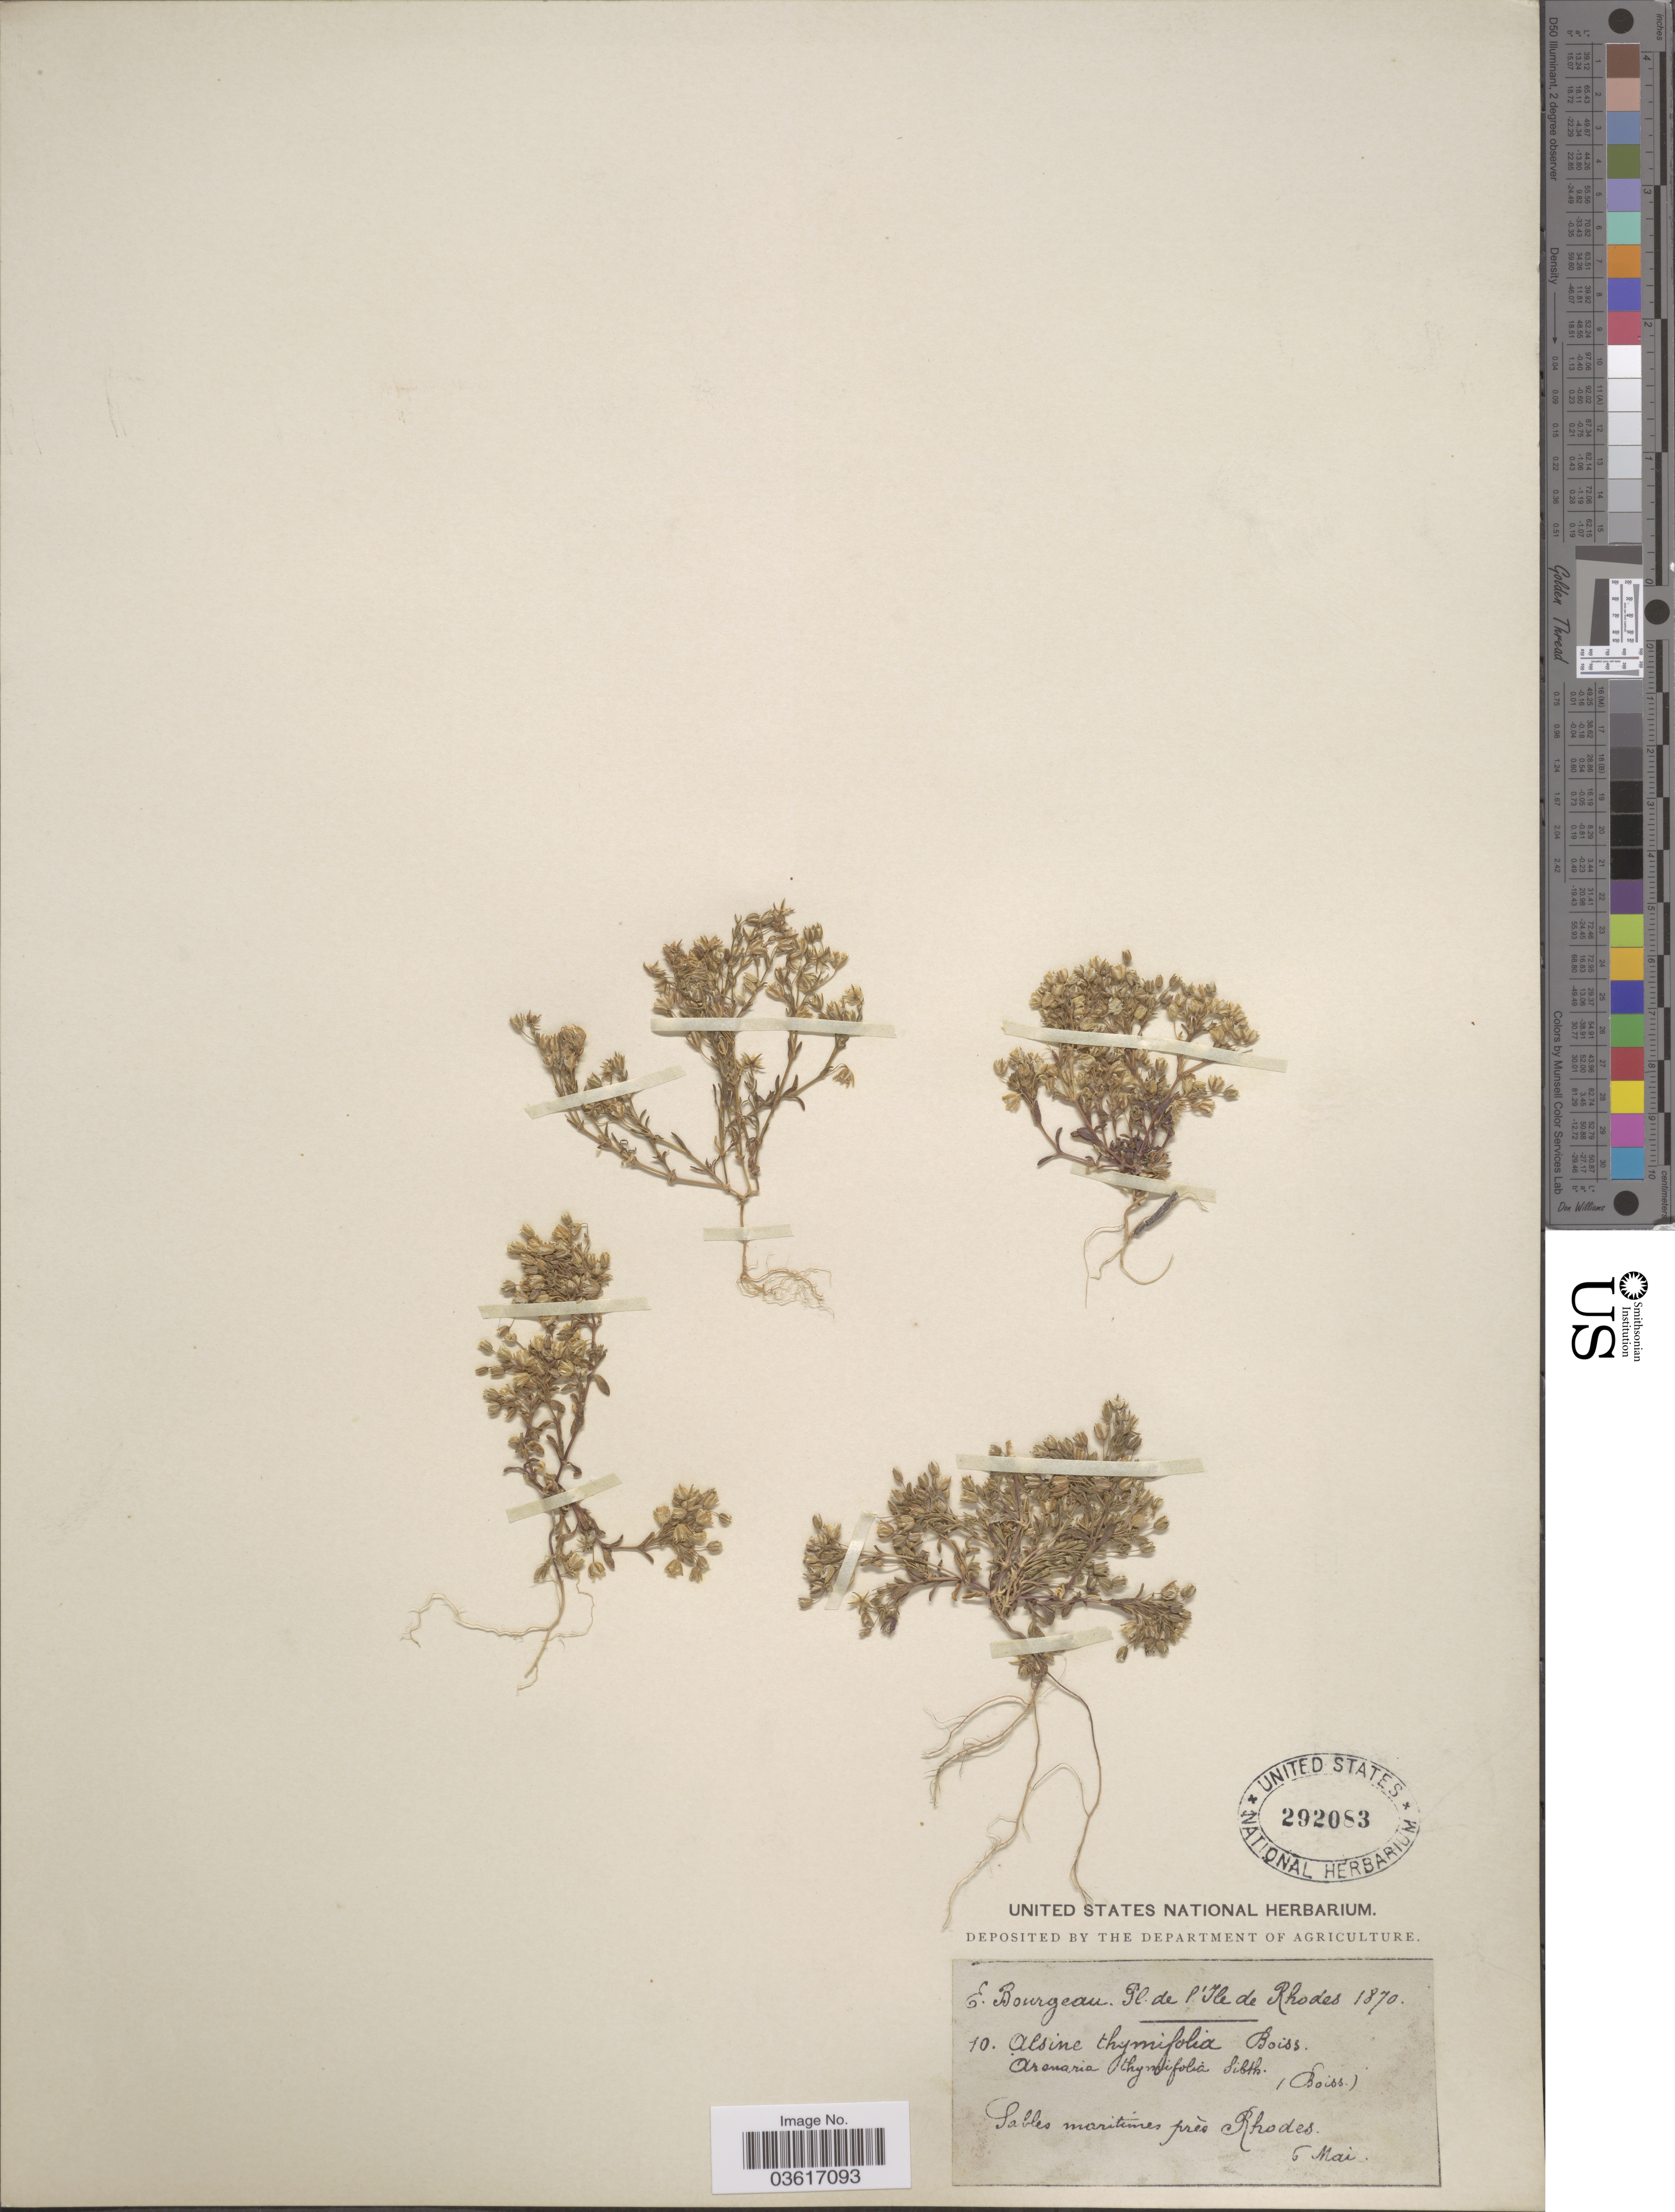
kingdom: Plantae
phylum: Tracheophyta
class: Magnoliopsida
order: Caryophyllales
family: Caryophyllaceae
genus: Minuartia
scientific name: Minuartia thymifolia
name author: (Sm.) Bornm.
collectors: E. Bourgeau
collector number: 10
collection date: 1870-05-06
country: Greece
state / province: South Aegean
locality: Sables maritimes prés Rhodes.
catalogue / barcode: US 292083